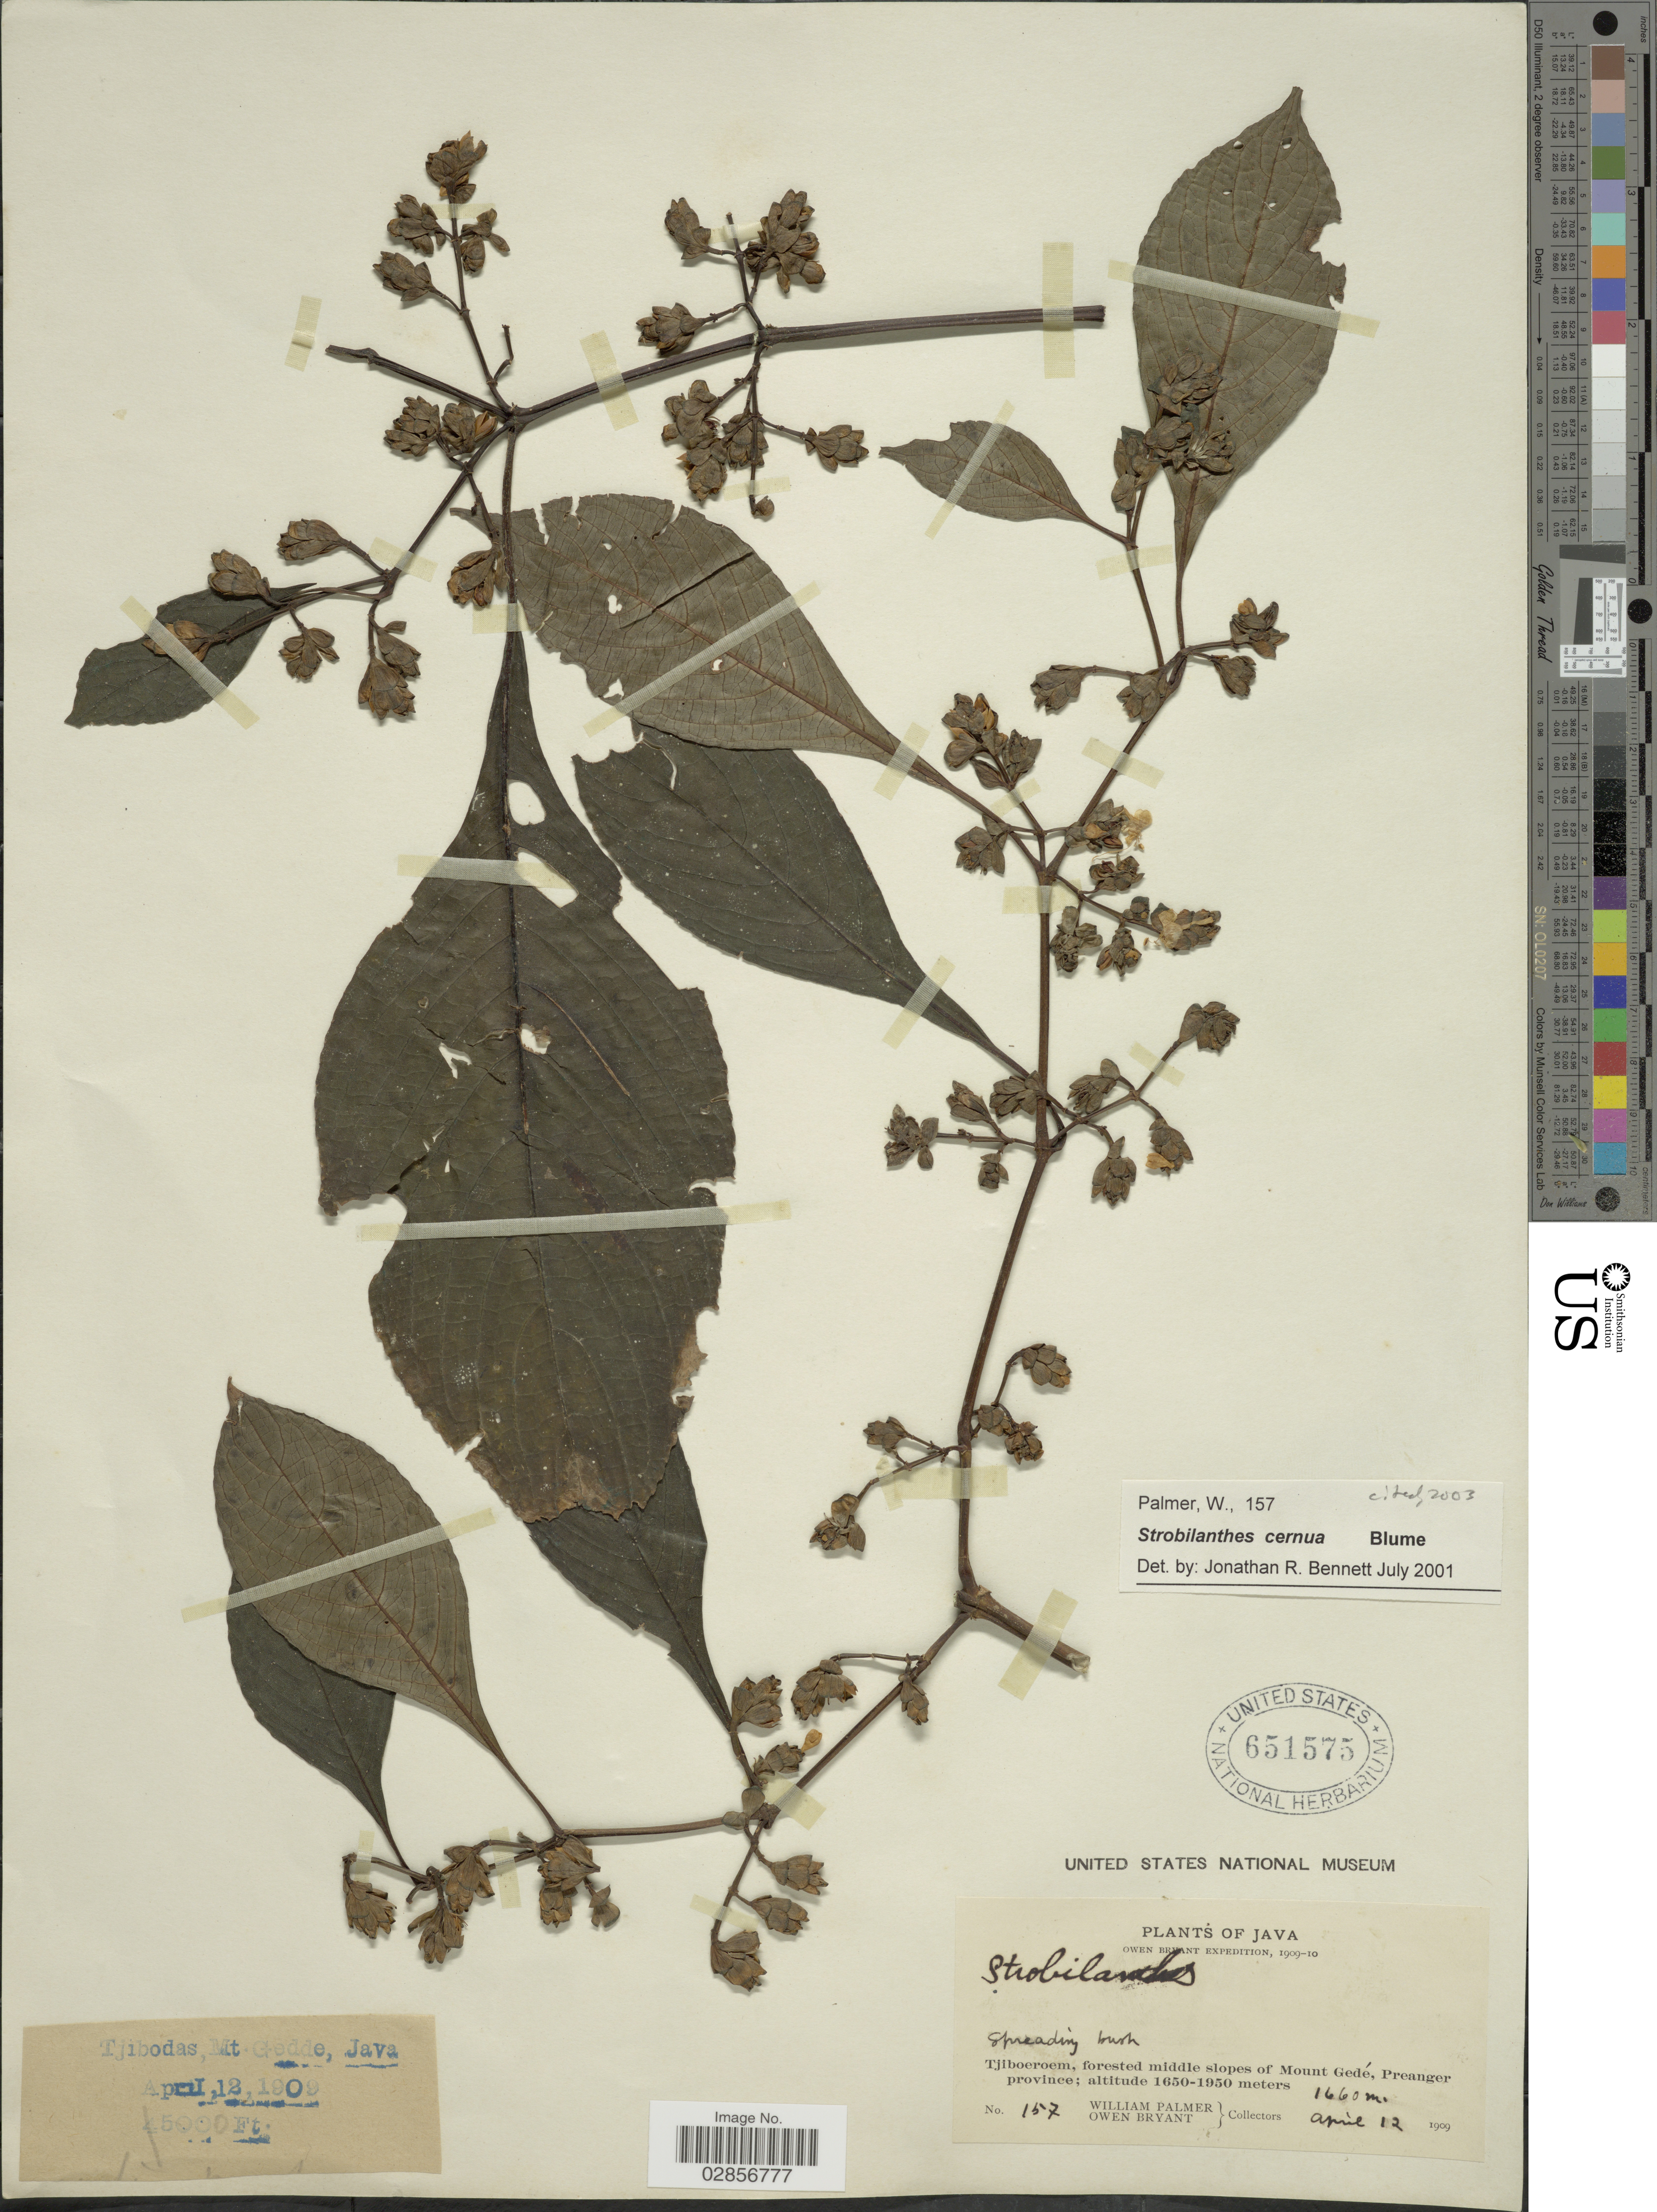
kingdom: Plantae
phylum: Tracheophyta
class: Magnoliopsida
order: Lamiales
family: Acanthaceae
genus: Strobilanthes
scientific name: Strobilanthes cernua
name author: Blume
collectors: W. Palmer & O. Bryant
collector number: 157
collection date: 1909-04-12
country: Indonesia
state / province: Java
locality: Tjiboeroem, forested middle slopes of Mount Gedé, Preanger province.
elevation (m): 1660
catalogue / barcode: US 651575